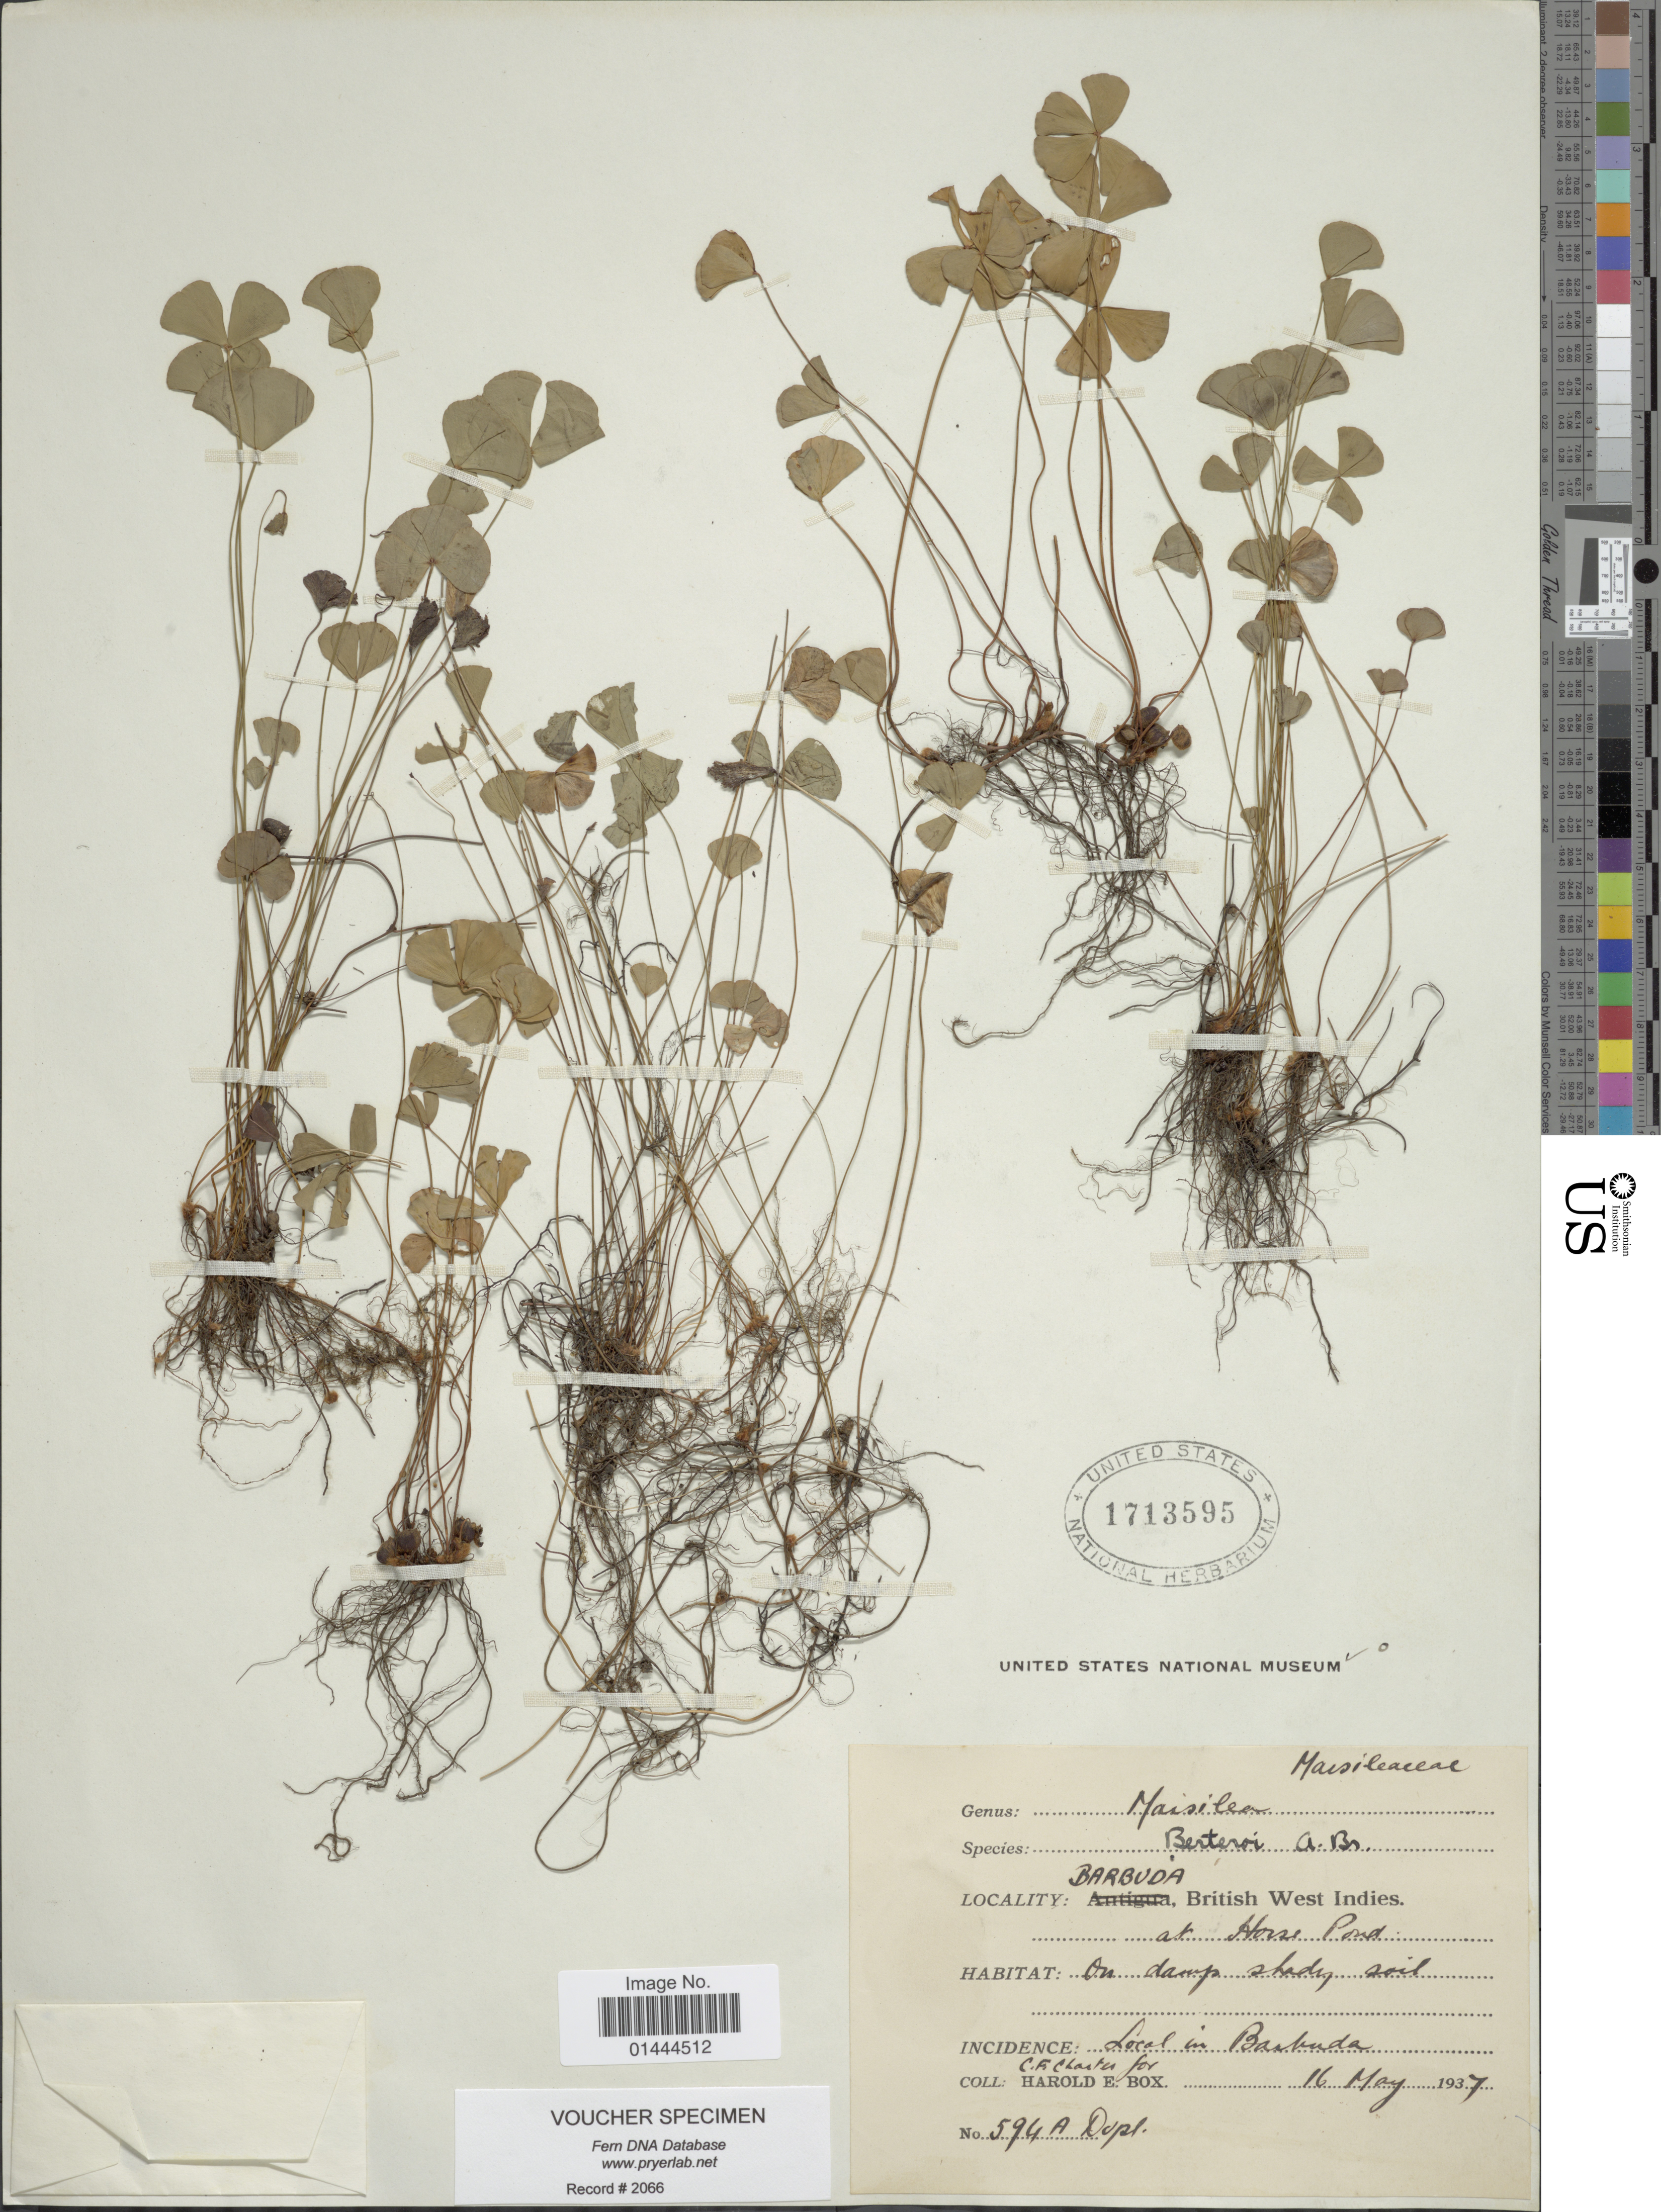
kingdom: Plantae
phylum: Tracheophyta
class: Polypodiopsida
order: Salviniales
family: Marsileaceae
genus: Marsilea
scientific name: Marsilea berteroi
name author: A. Braun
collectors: C. Charter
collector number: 594A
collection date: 1937-05-16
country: Antigua and Barbuda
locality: Barbuda, British West Indies, Horse Pond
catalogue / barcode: US 1713595